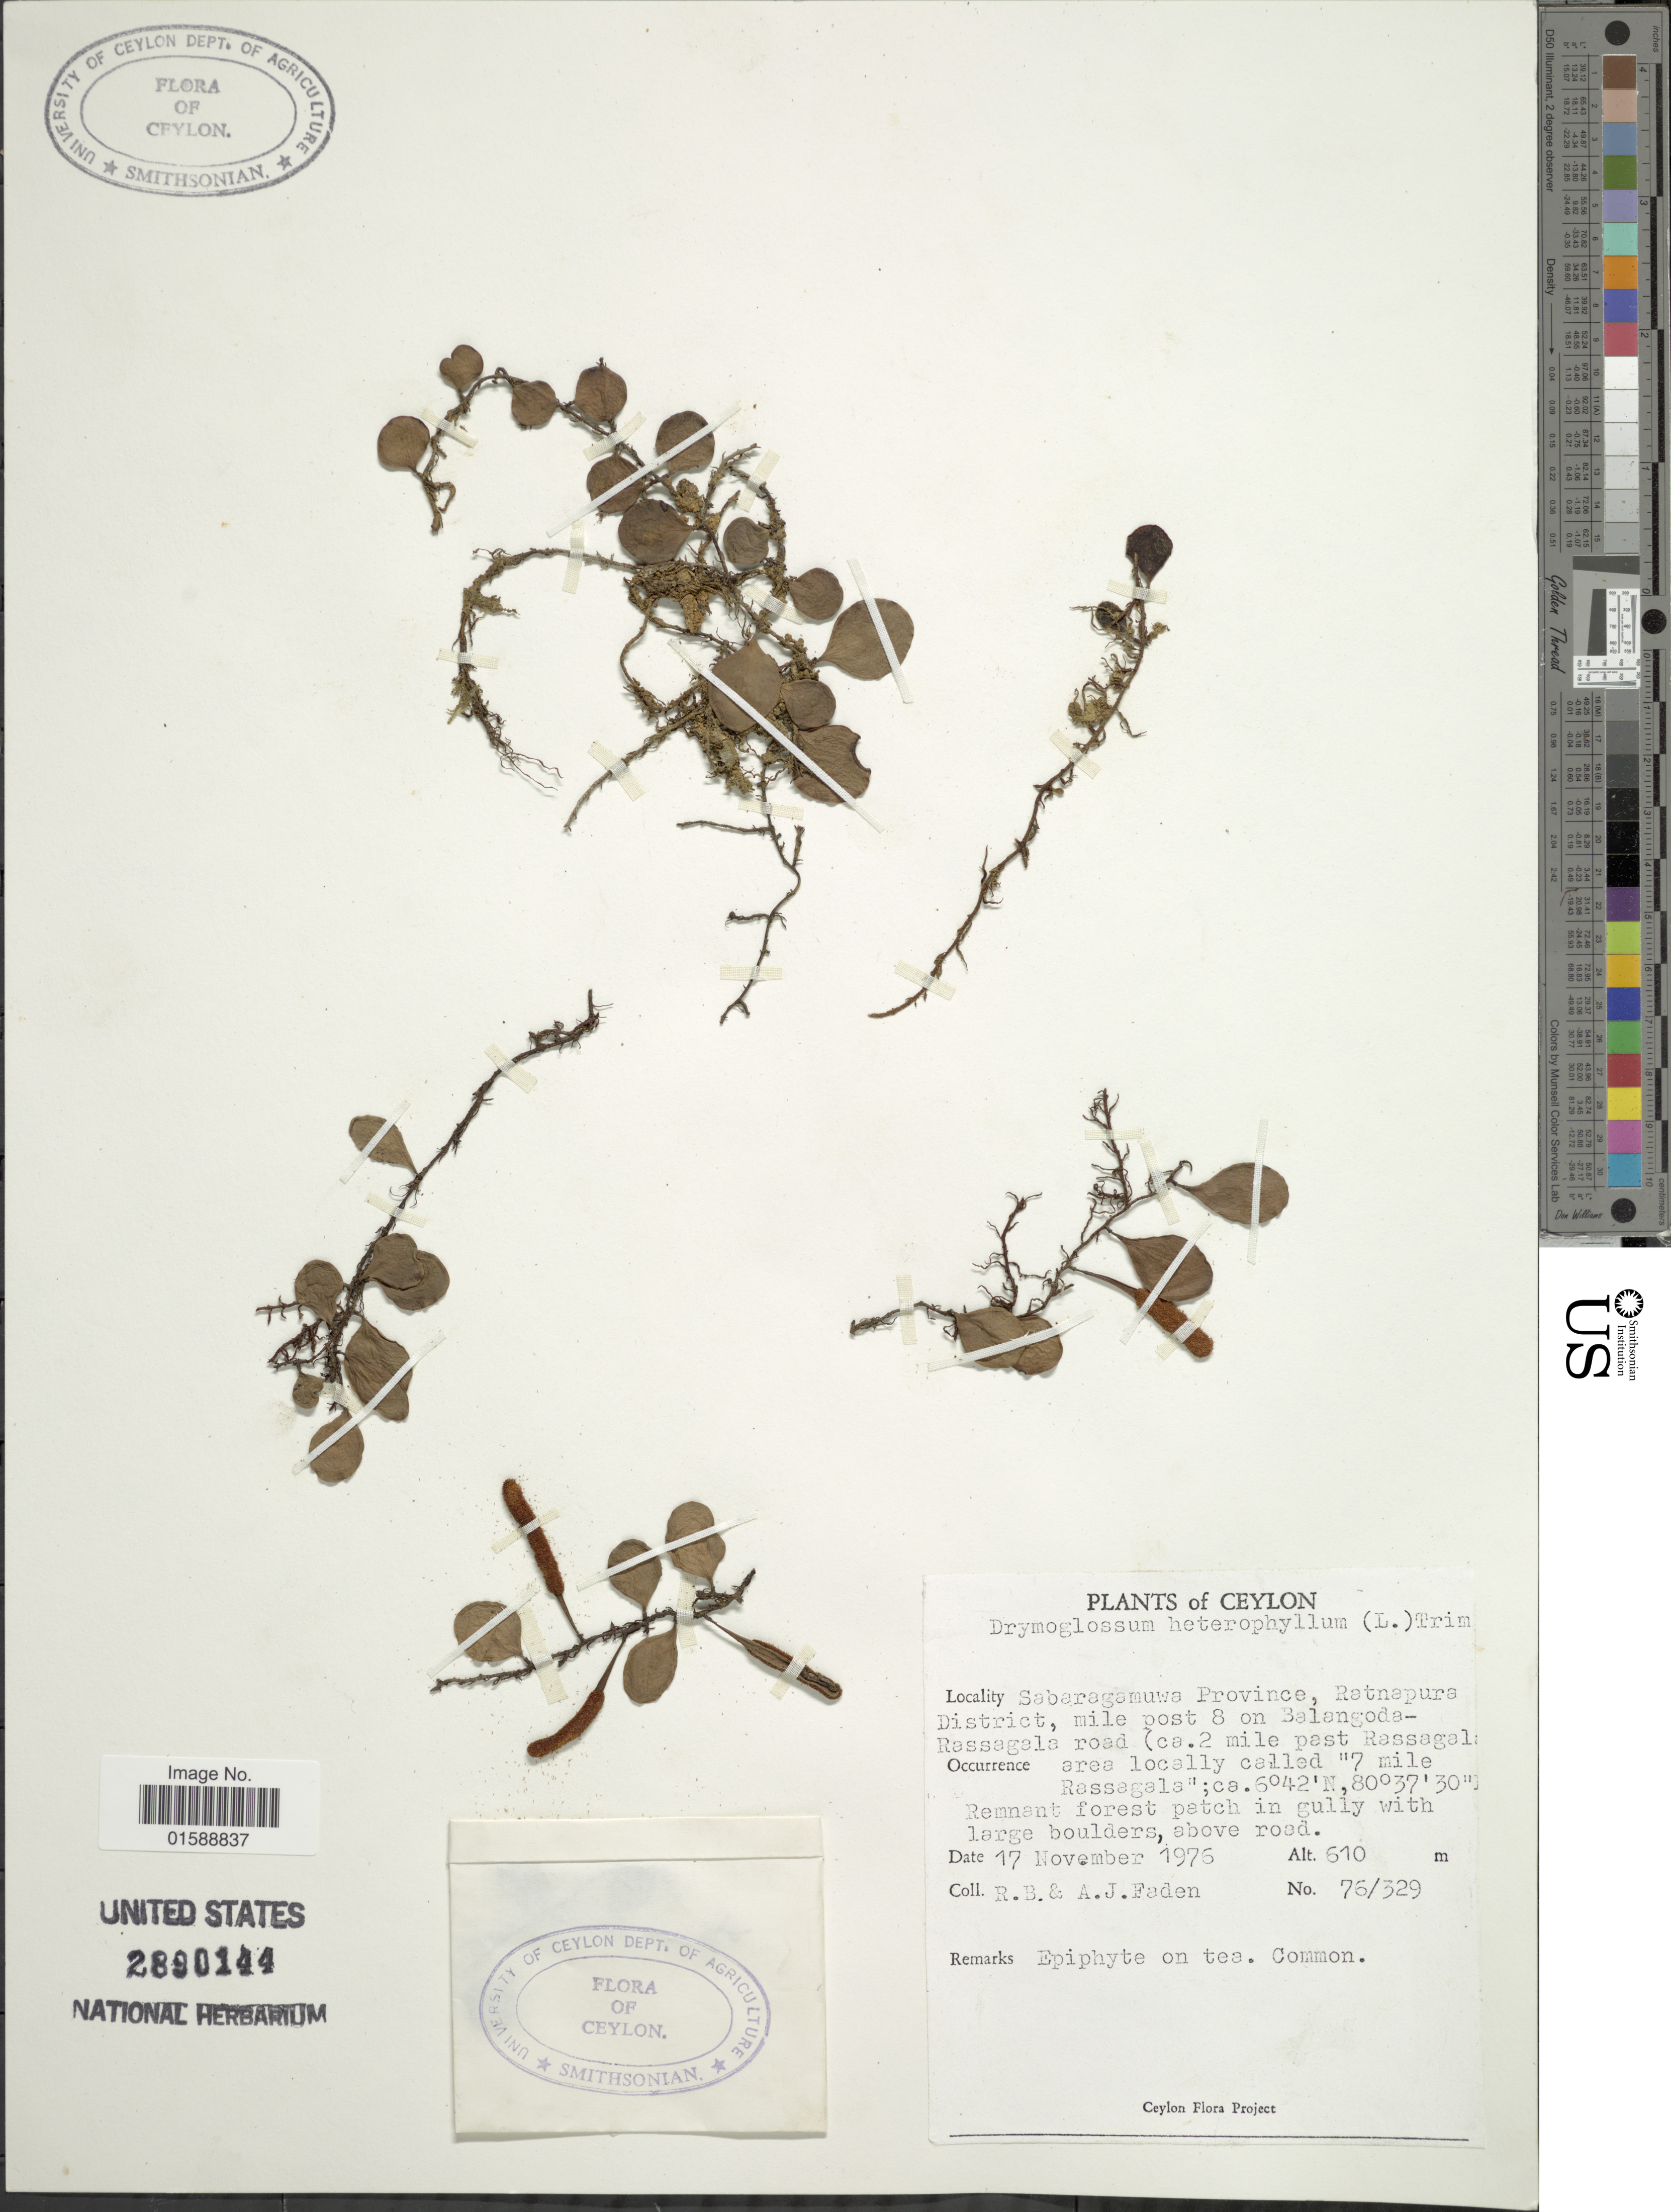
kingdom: Plantae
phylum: Tracheophyta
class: Polypodiopsida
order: Polypodiales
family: Polypodiaceae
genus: Pyrrosia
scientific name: Pyrrosia heterophylla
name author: (L.) M.G. Price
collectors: R. B. Faden & A. J. Faden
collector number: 76/329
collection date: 1976-11-17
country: Sri Lanka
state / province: Sabaragamuwa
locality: Ceylon. Ratnapura District, mile post 8 on Balangoda-Rassagala road (ca. 2 mile past Rassagala). area locally called "7 mile Rassagala"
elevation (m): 610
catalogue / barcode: US 2890144